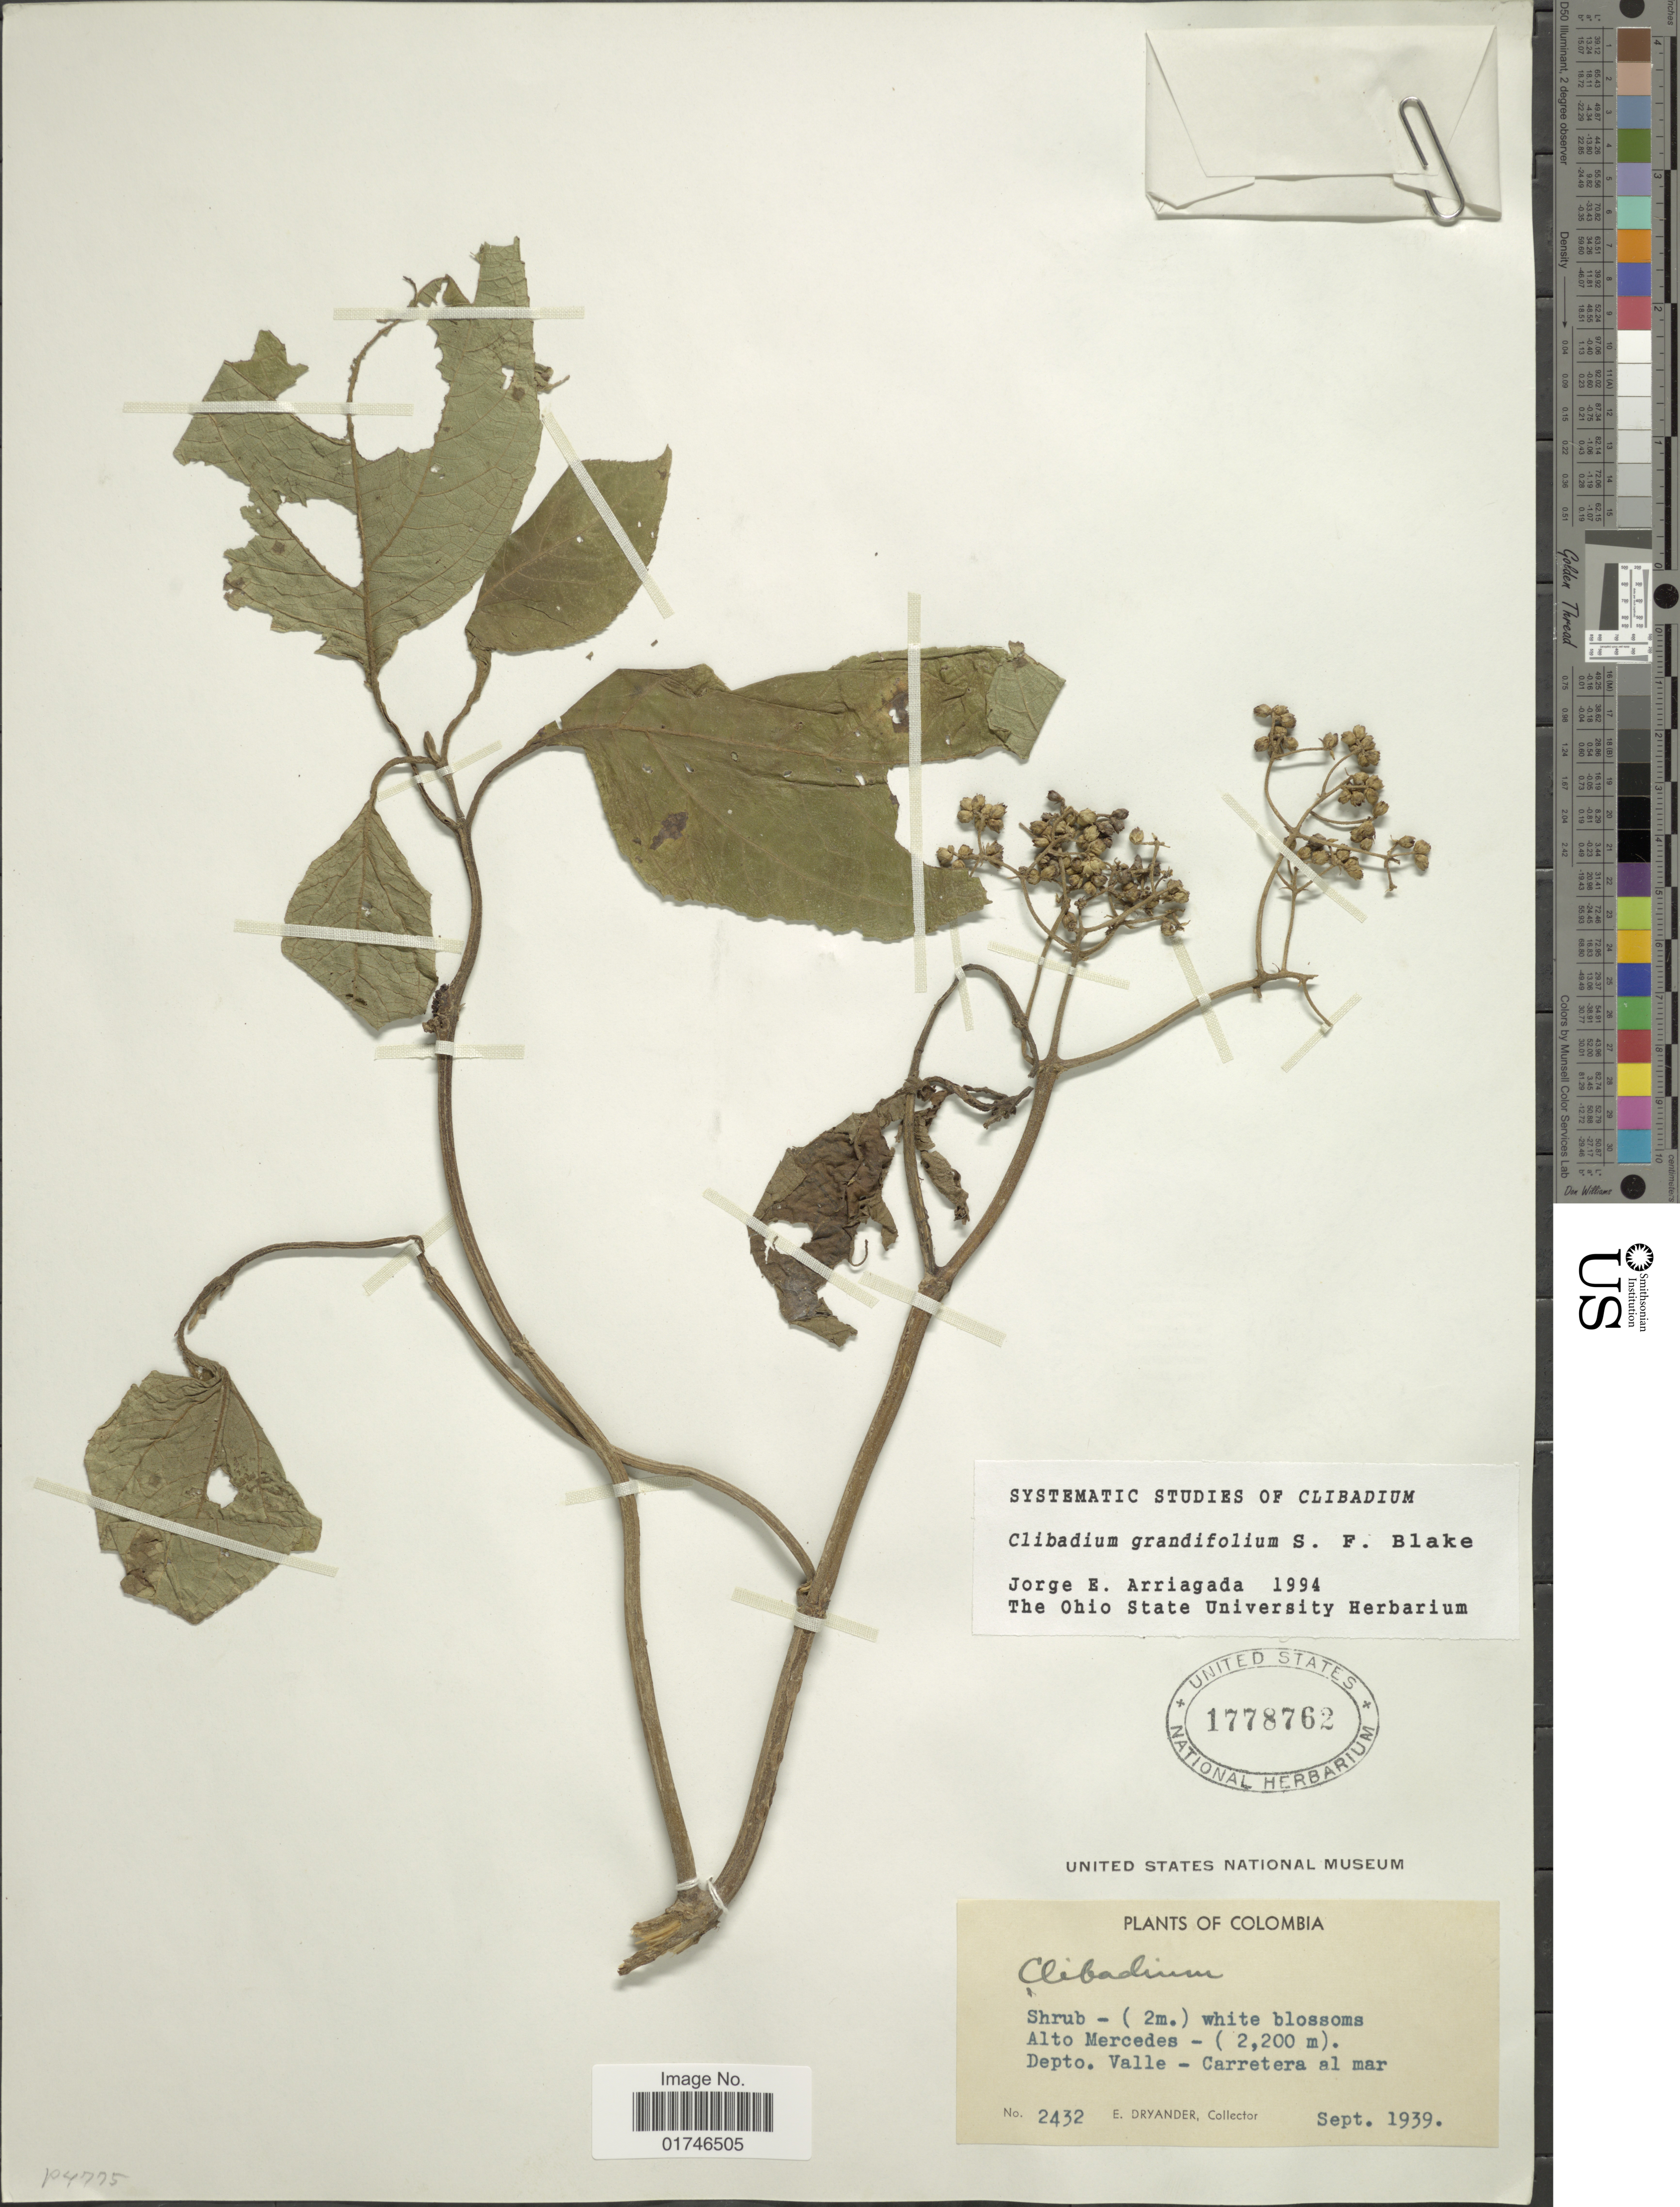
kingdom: Plantae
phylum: Tracheophyta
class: Magnoliopsida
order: Asterales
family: Asteraceae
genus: Clibadium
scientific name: Clibadium grandifolium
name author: S.F. Blake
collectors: E. Dryander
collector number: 2432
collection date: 1939-09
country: Colombia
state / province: Valle del Cauca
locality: Depto. Valle - Carretera al mar. Alto Mercedes.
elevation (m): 2200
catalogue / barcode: US 1778762